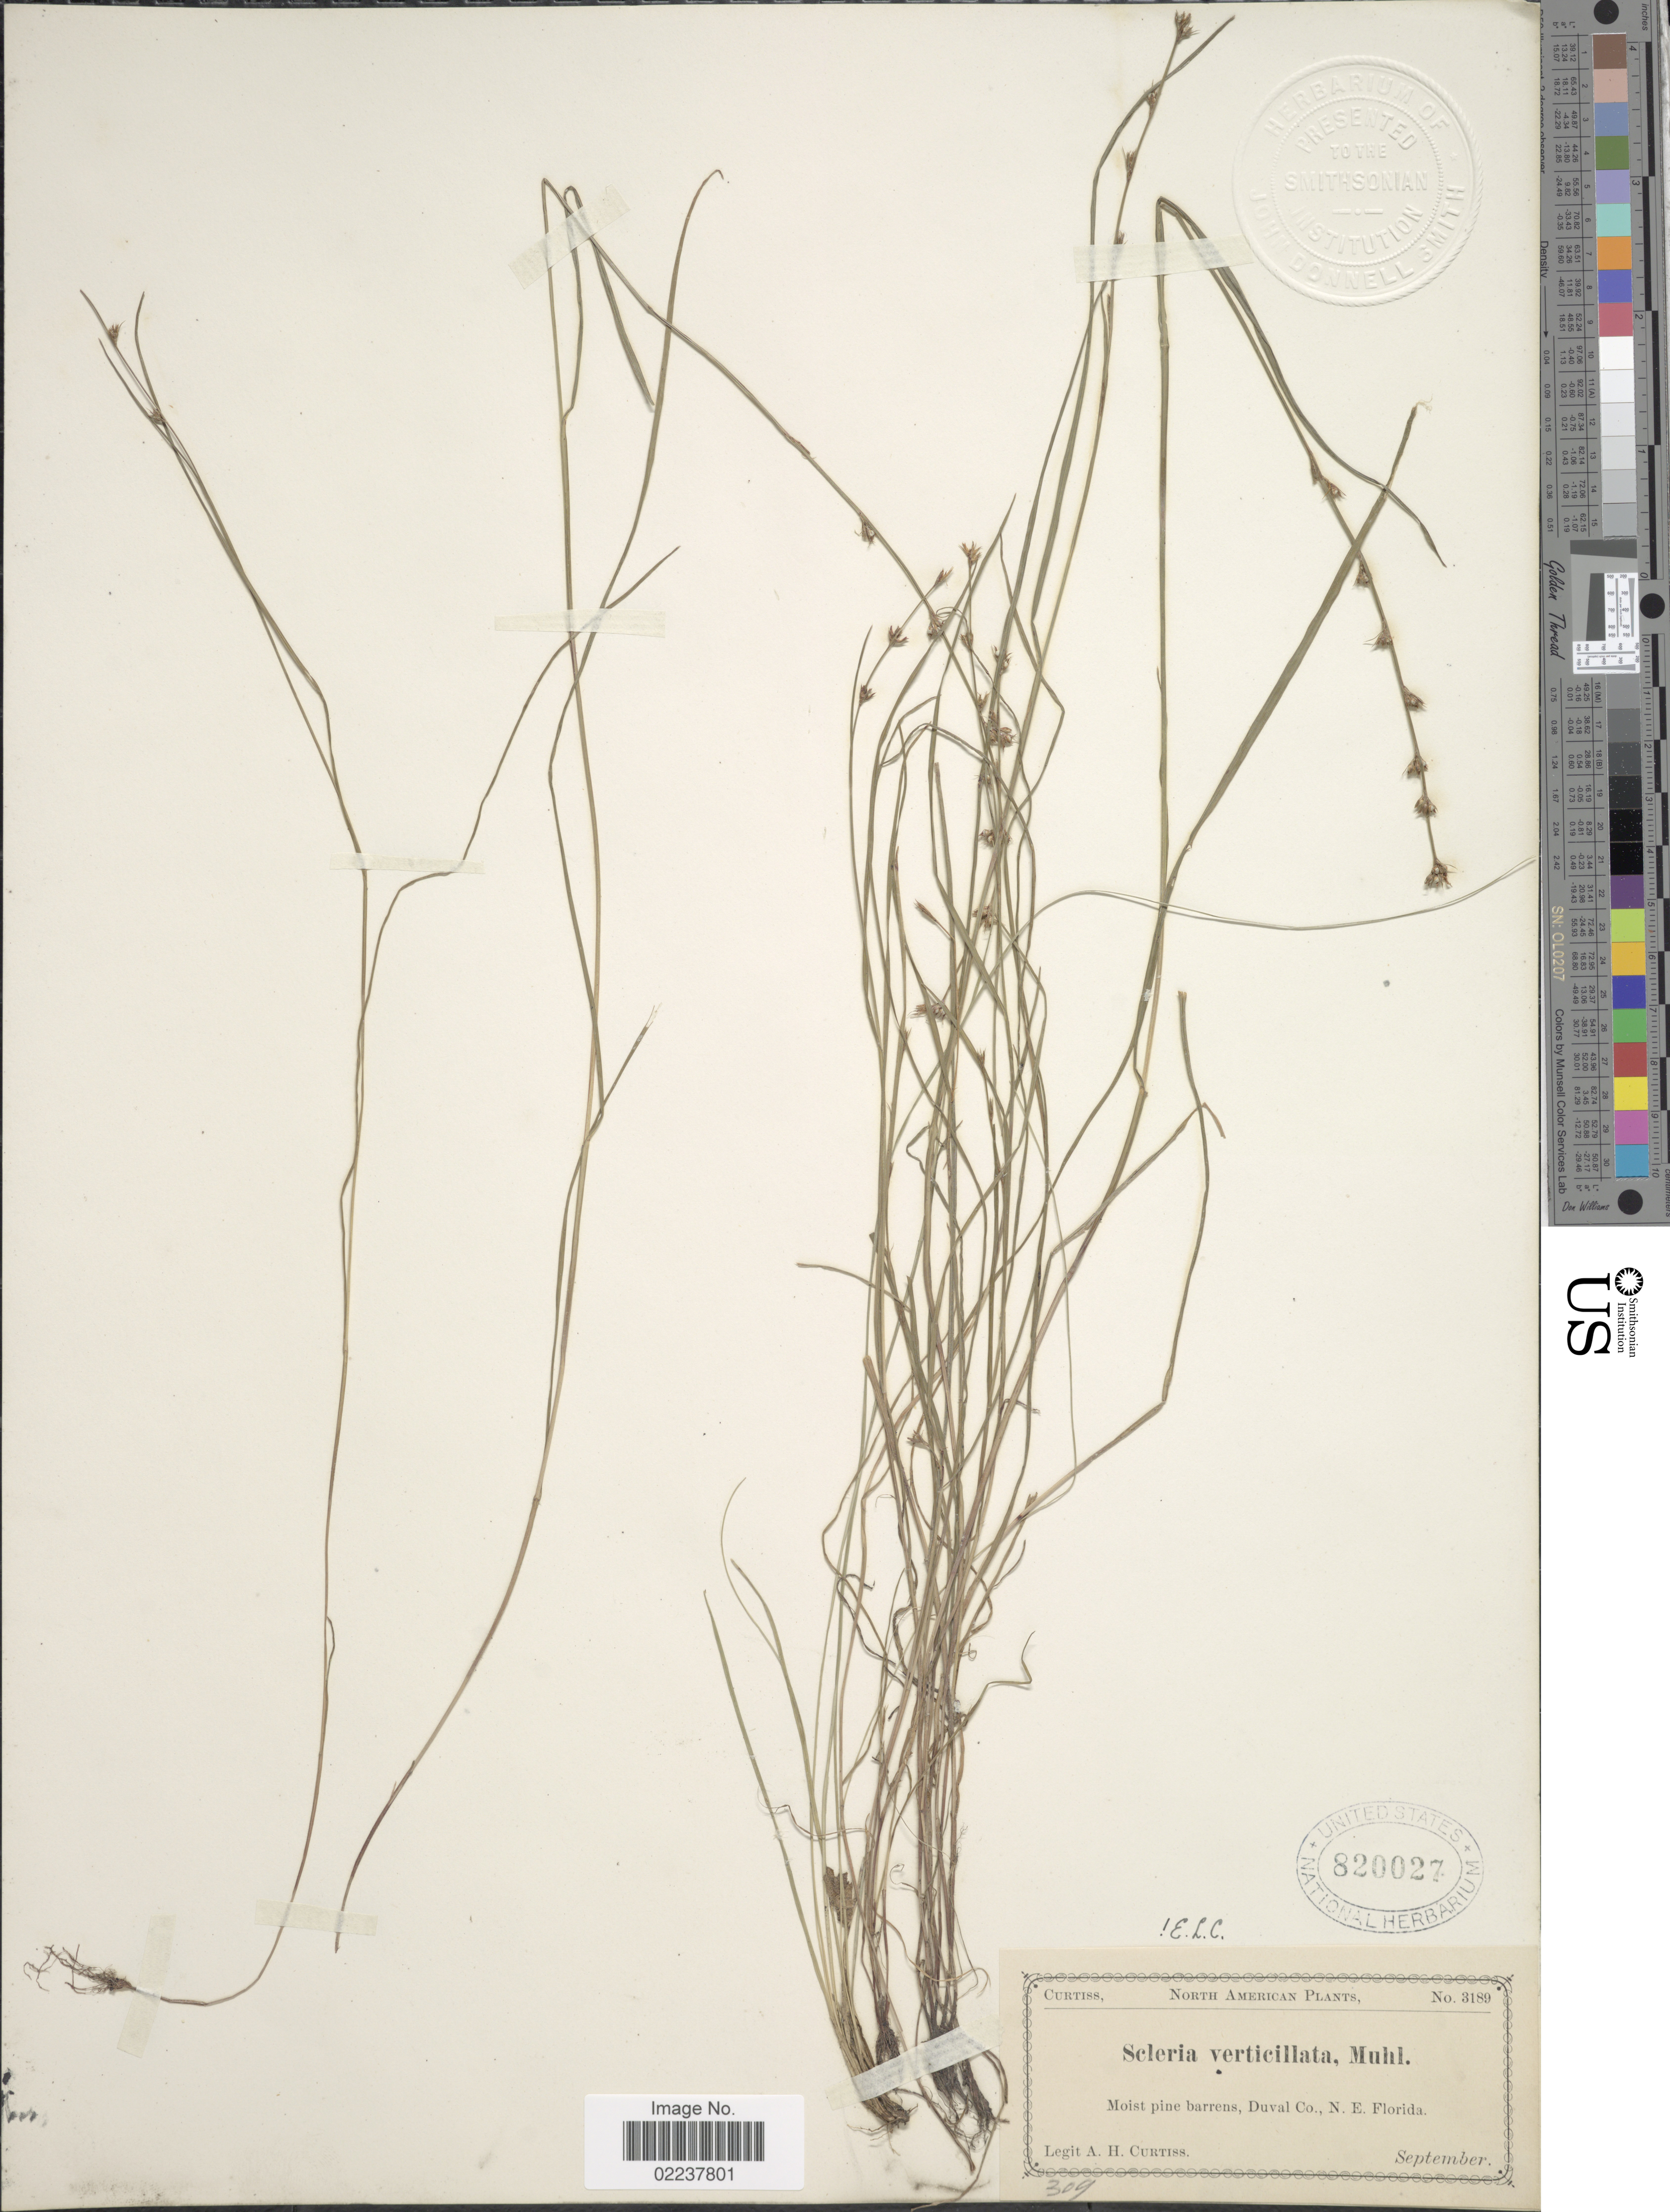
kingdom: Plantae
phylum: Tracheophyta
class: Liliopsida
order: Poales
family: Cyperaceae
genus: Scleria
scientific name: Scleria verticillata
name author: Muhl. ex Willd.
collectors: A. H. Curtiss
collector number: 3189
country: United States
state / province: Florida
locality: Duval Co., N.E. Florida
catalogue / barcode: US 820027